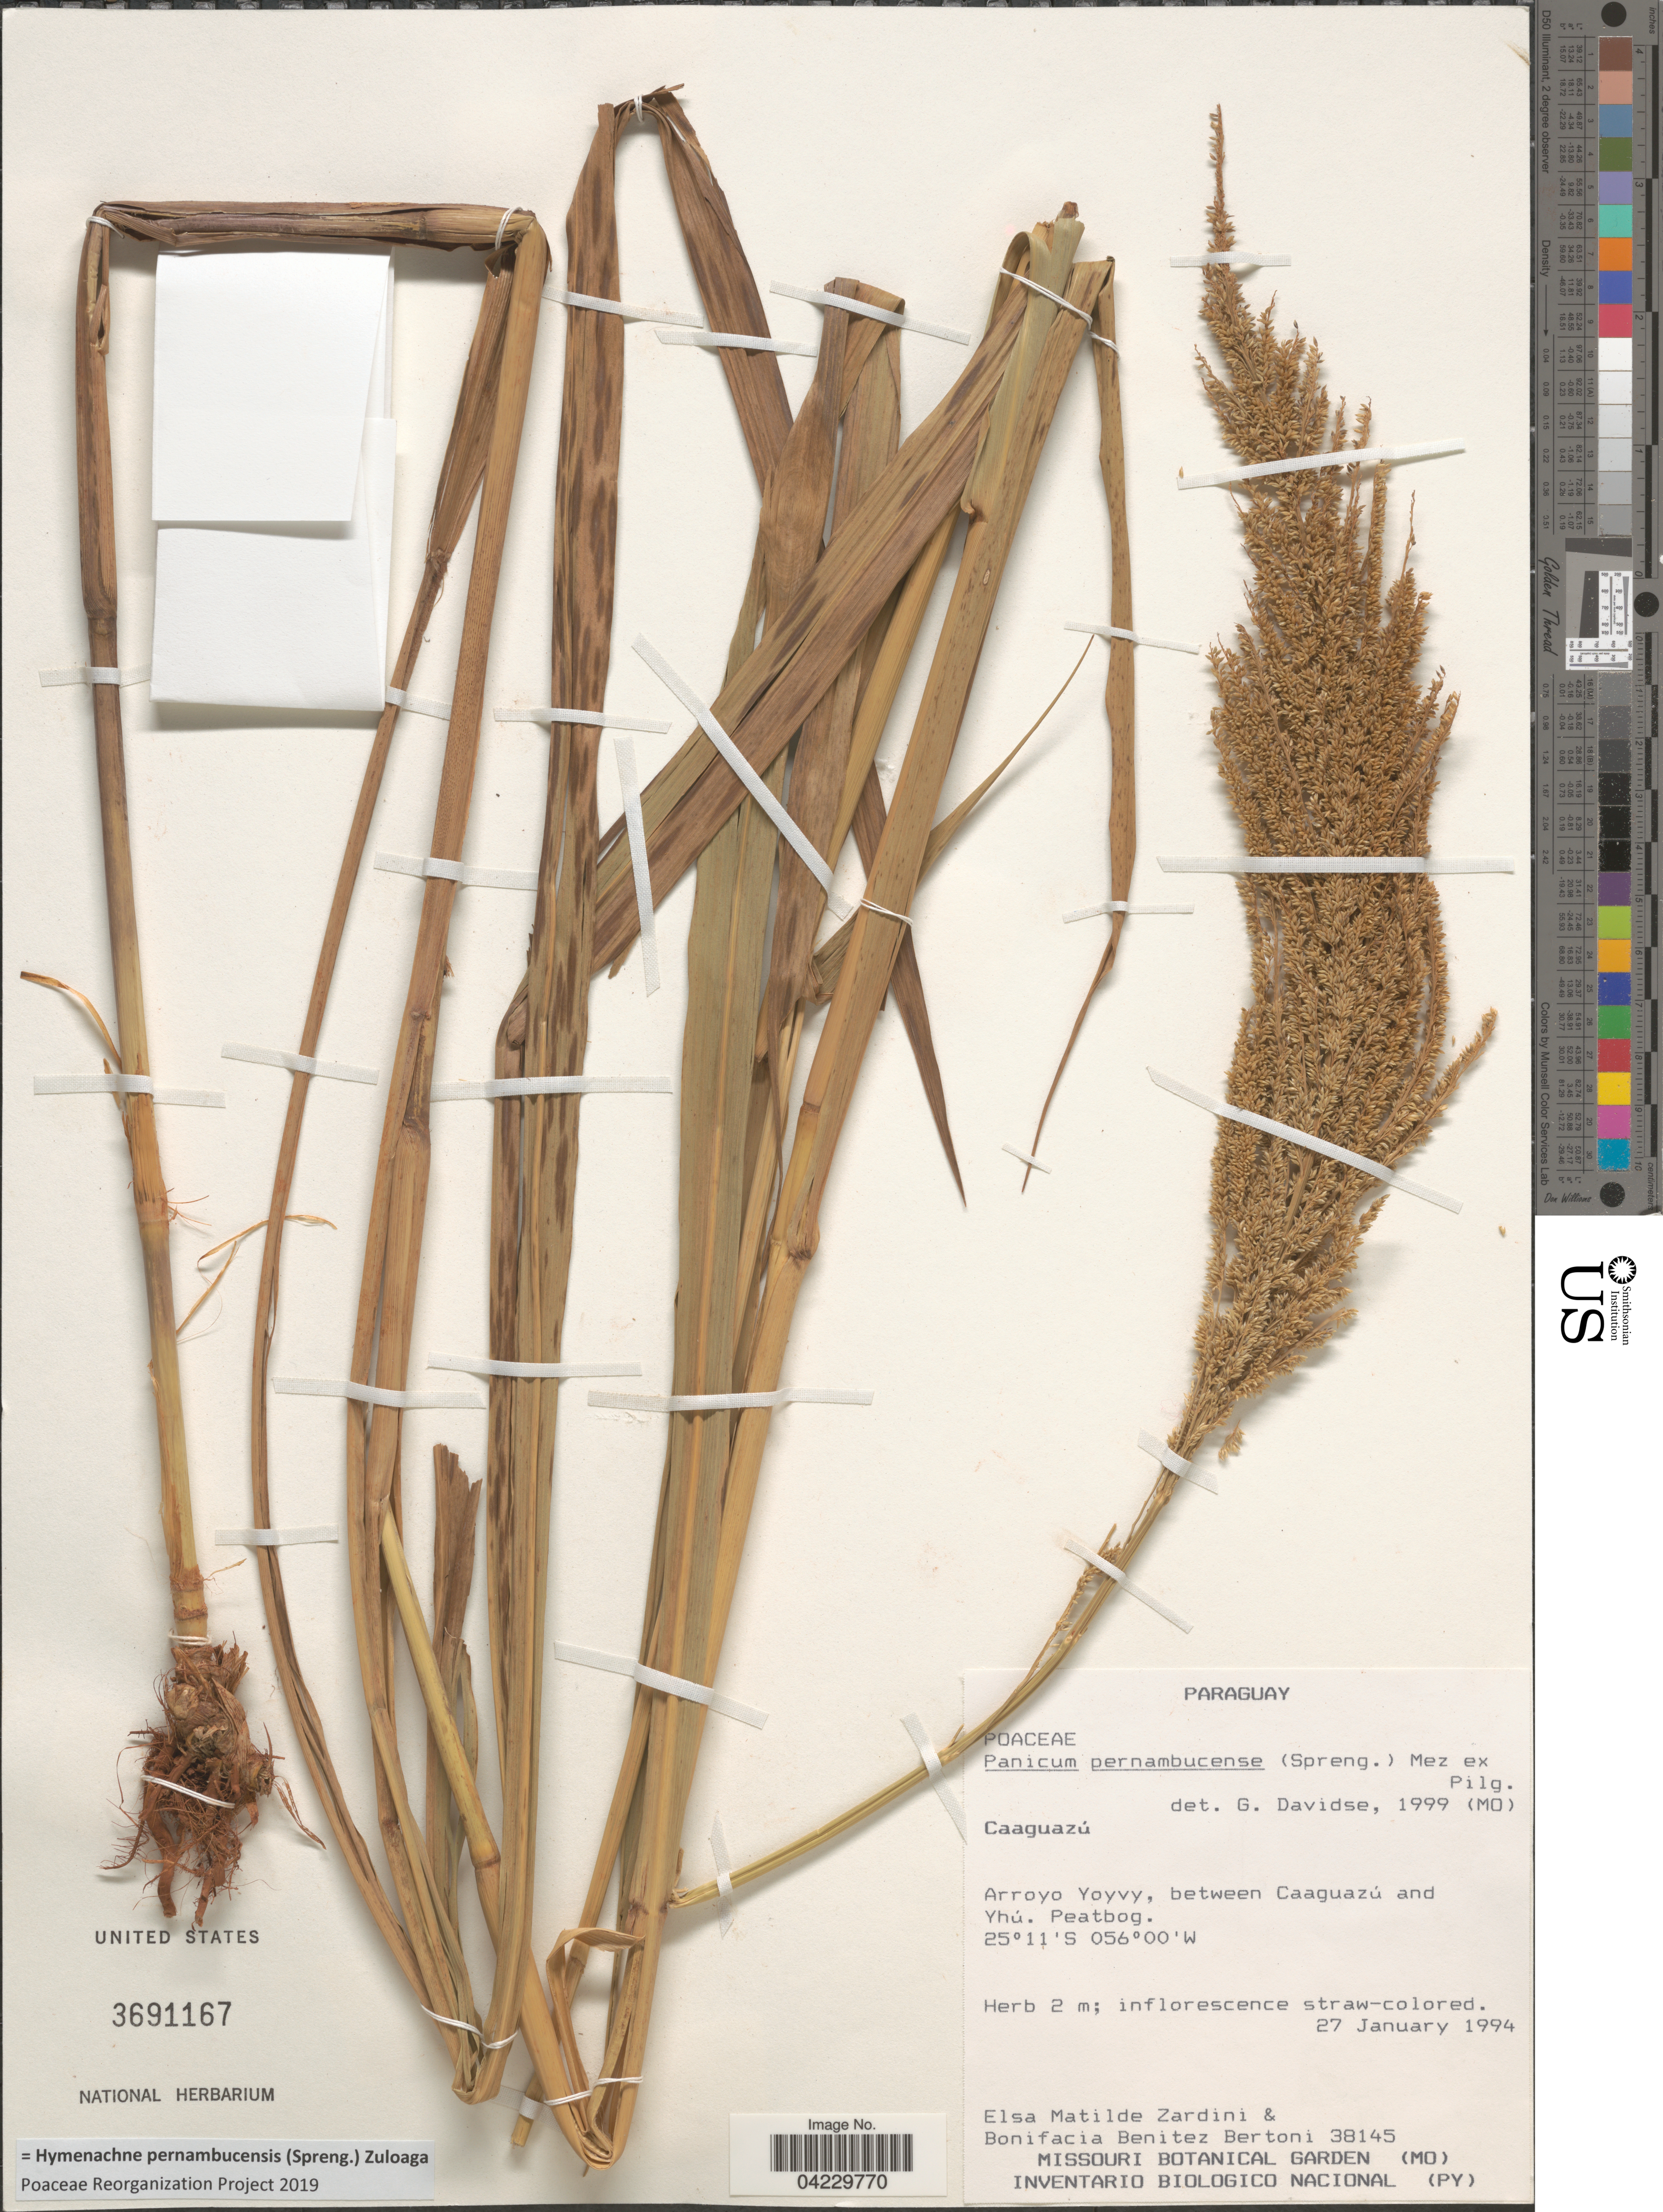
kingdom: Plantae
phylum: Tracheophyta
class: Liliopsida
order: Poales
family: Poaceae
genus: Hymenachne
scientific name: Hymenachne pernambucensis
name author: (Spreng.) Zuloaga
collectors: E. M. Zardini & B. Bertoni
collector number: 38145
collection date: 1994-01-27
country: Paraguay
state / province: Caaguazu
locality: Arroyo Yoyvy, between Caaguazú and Yhú.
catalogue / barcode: US 3691167